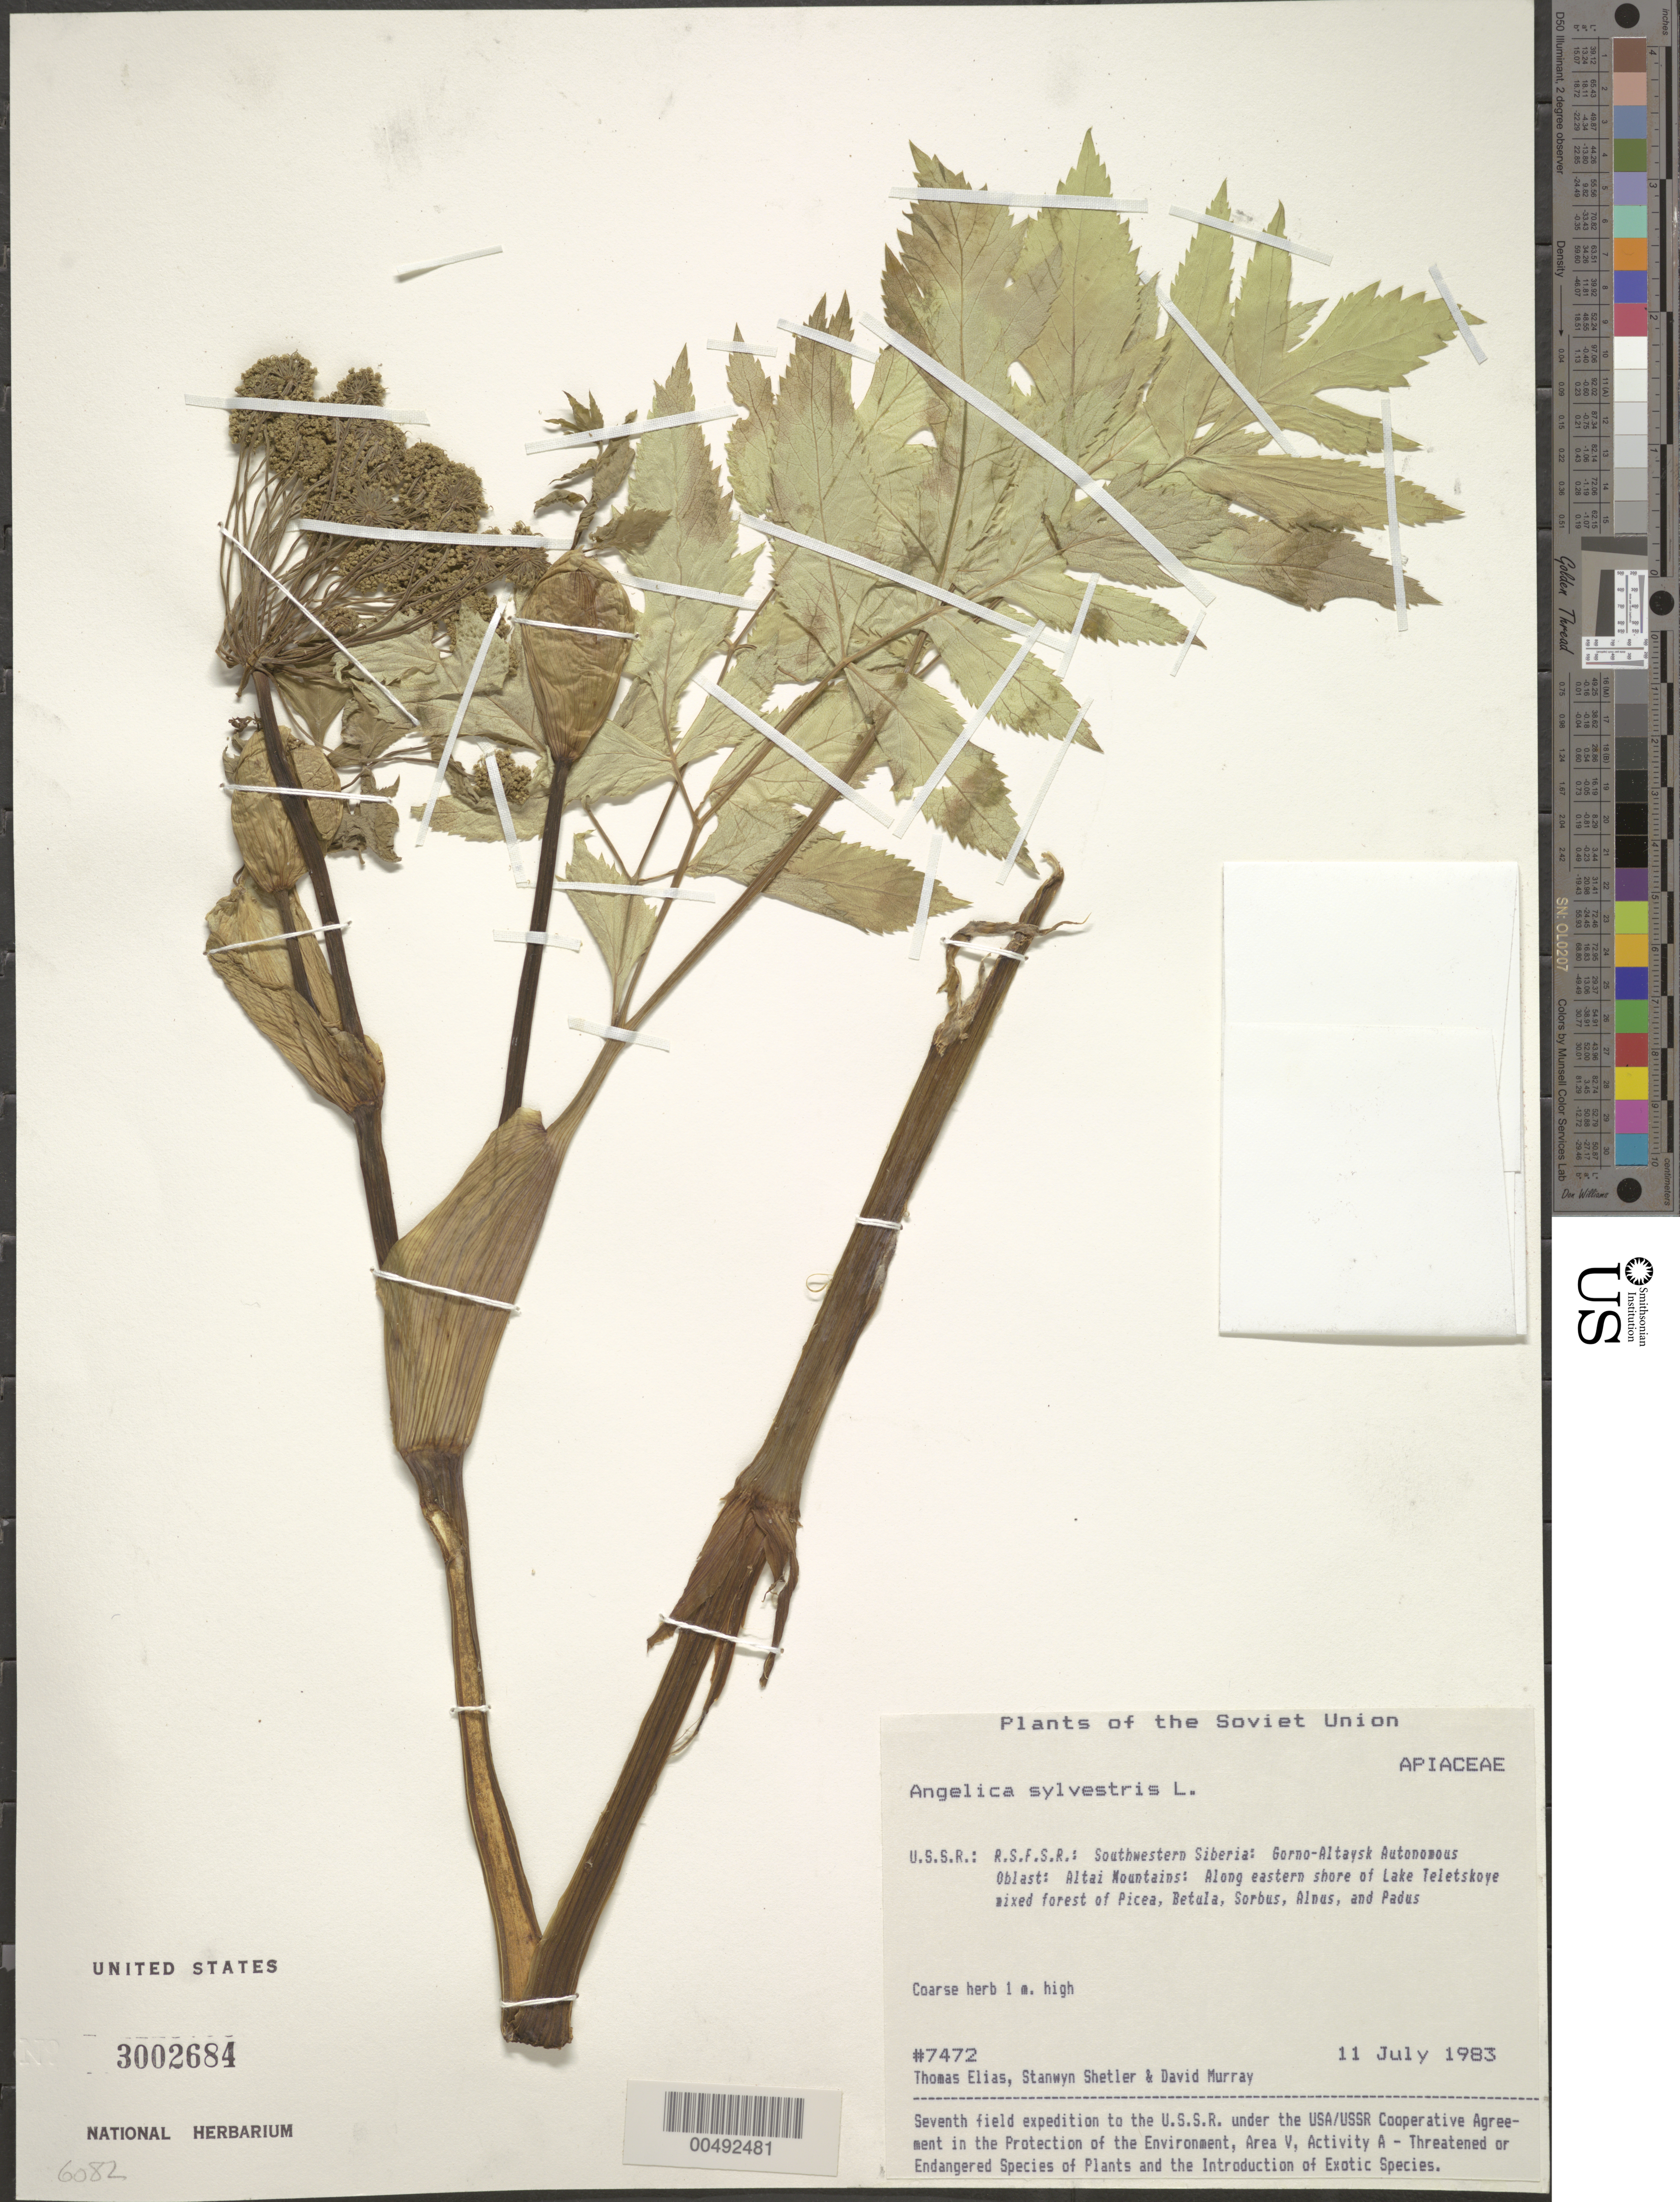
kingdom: Plantae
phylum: Tracheophyta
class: Magnoliopsida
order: Apiales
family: Apiaceae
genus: Angelica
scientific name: Angelica sylvestris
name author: L.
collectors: T. Elias, S. Shetler & D. F. Murray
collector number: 7472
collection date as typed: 11 Jul 1983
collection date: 1983-07-11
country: Russian Federation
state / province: Altai Republic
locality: Altai Mountains, along eastern shore of Lake Teletskoye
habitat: mixed forest of Picea, Betula, Sorbus, Alnus, and Padus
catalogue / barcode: US 3002684